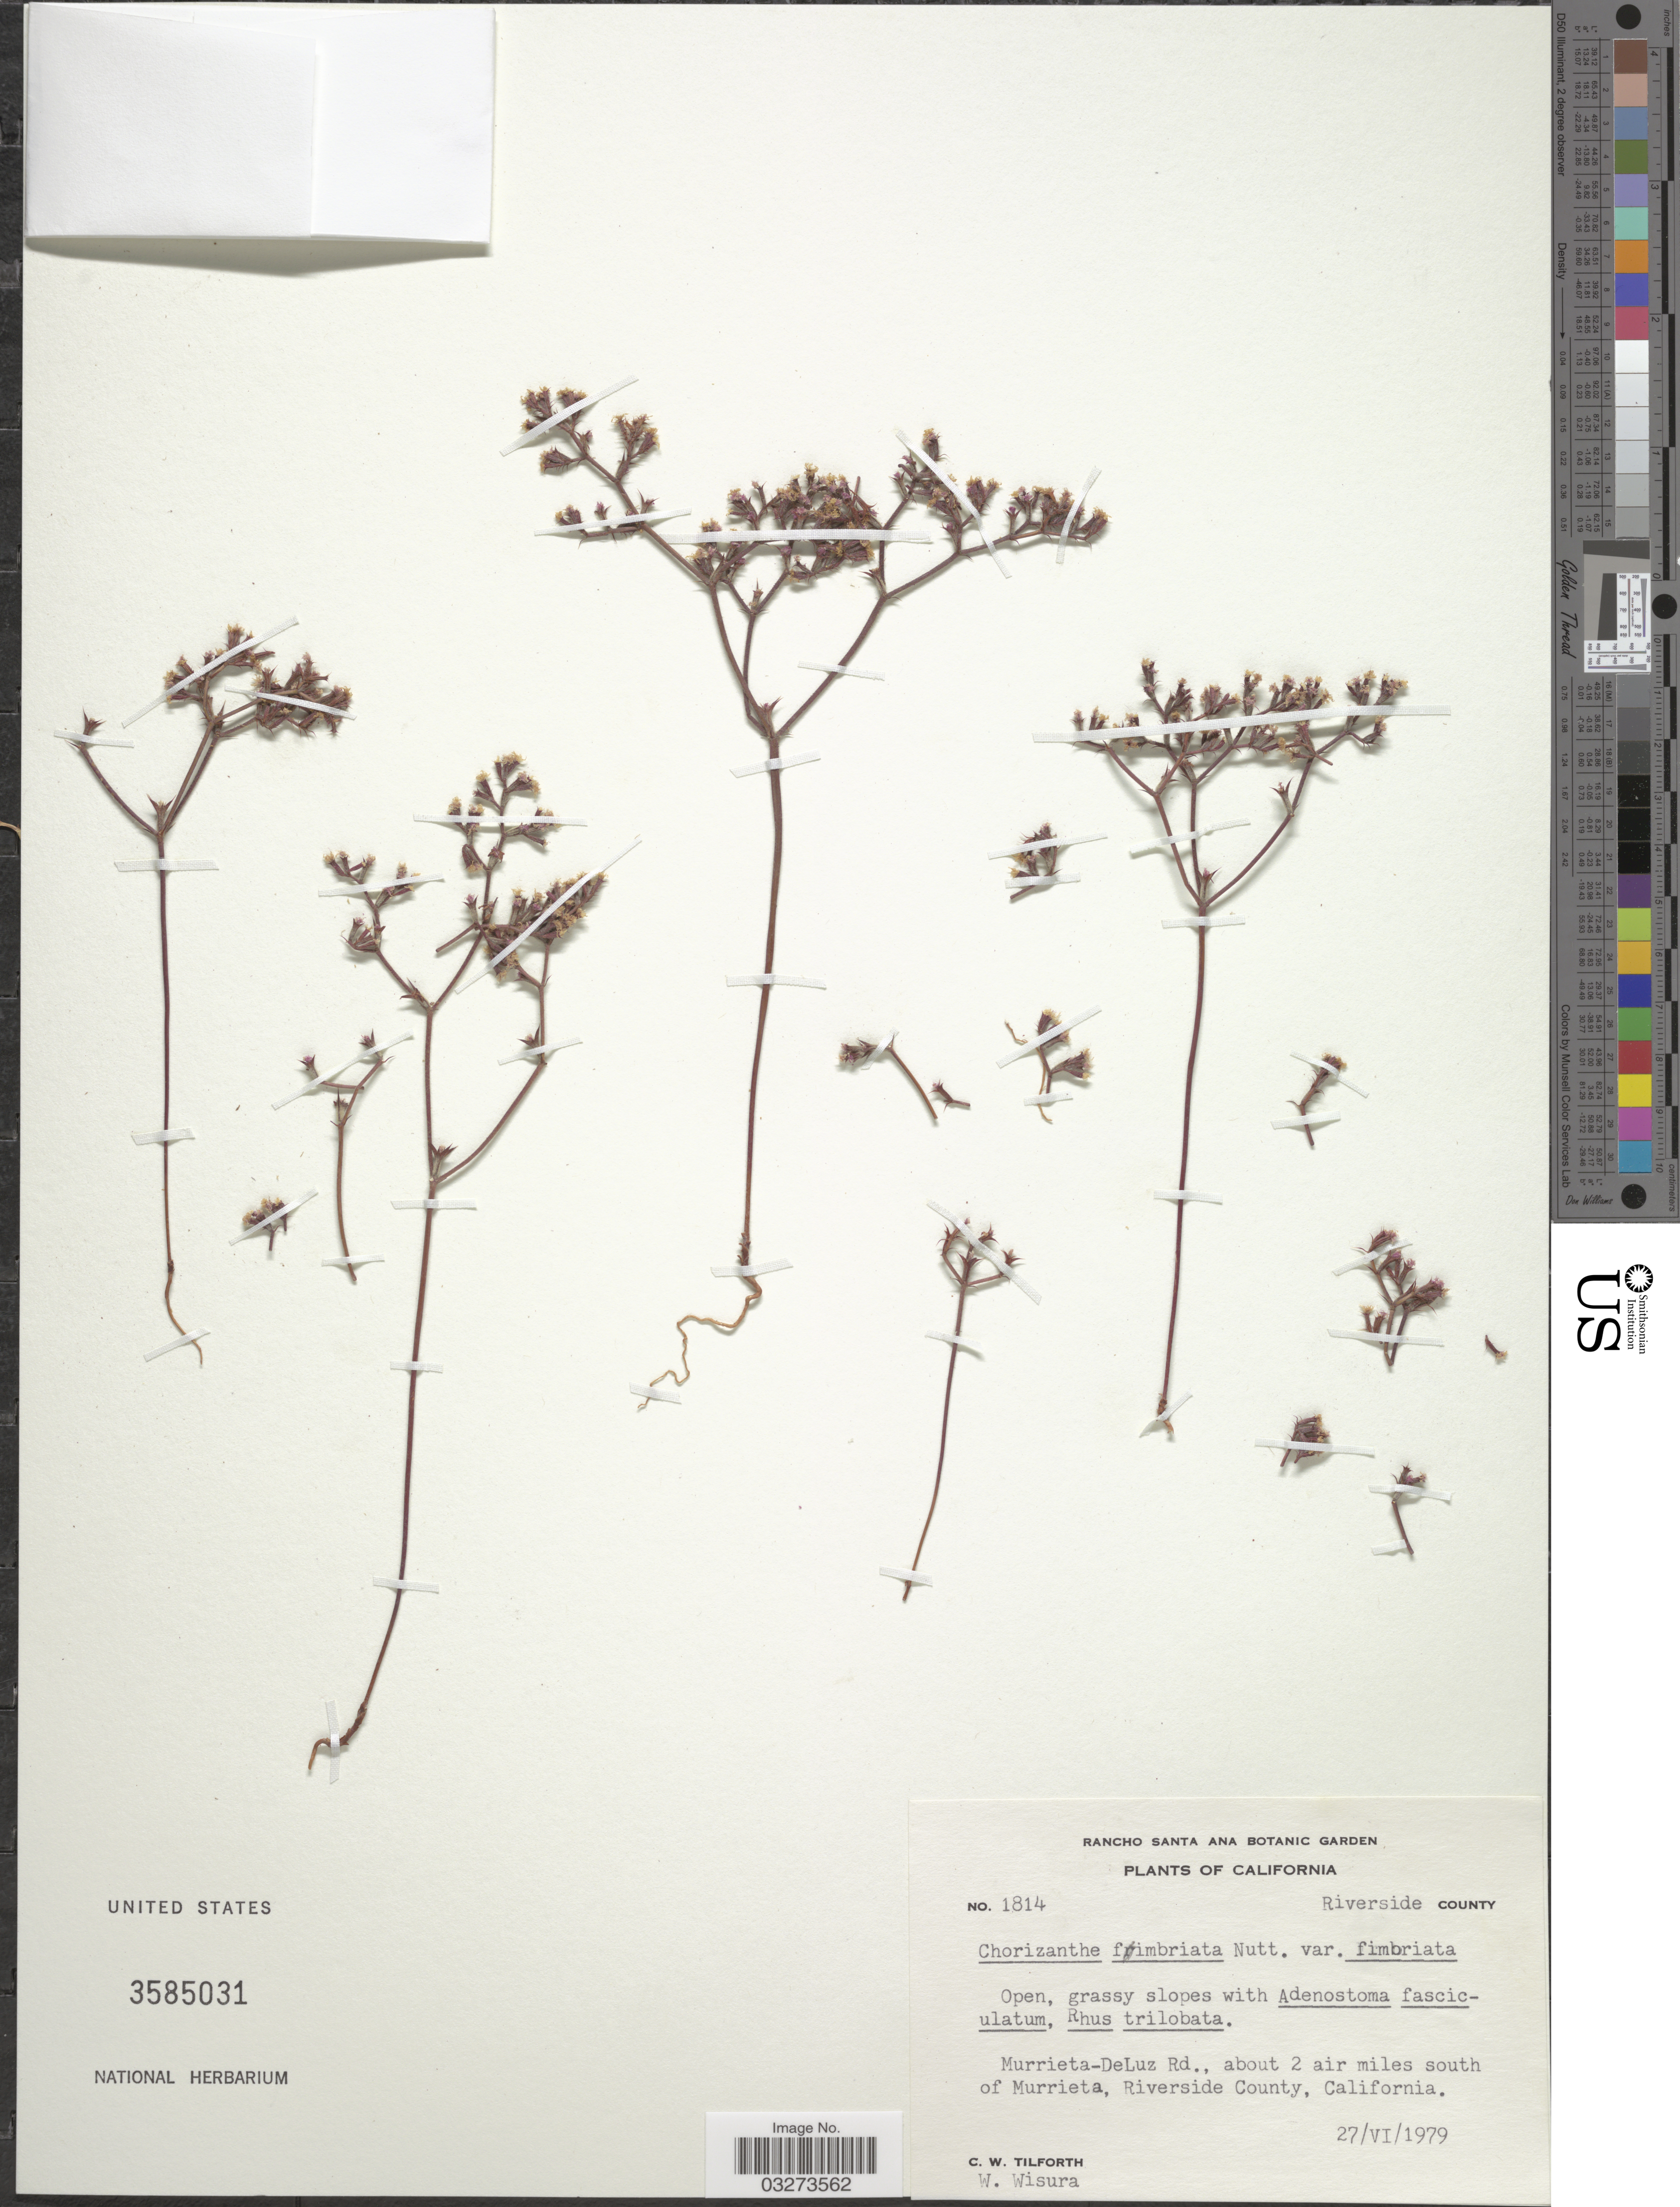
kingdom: Plantae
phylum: Tracheophyta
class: Magnoliopsida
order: Caryophyllales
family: Polygonaceae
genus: Chorizanthe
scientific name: Chorizanthe fimbriata var. fimbriata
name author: Nutt.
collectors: C. Tilforth & W. Wisura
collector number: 1814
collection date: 1979-06-27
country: United States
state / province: California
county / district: Riverside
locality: Riverside County. Murrieta-DeLuz Rd., about 2 air miles south of Murrieta.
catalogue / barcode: US 3585031